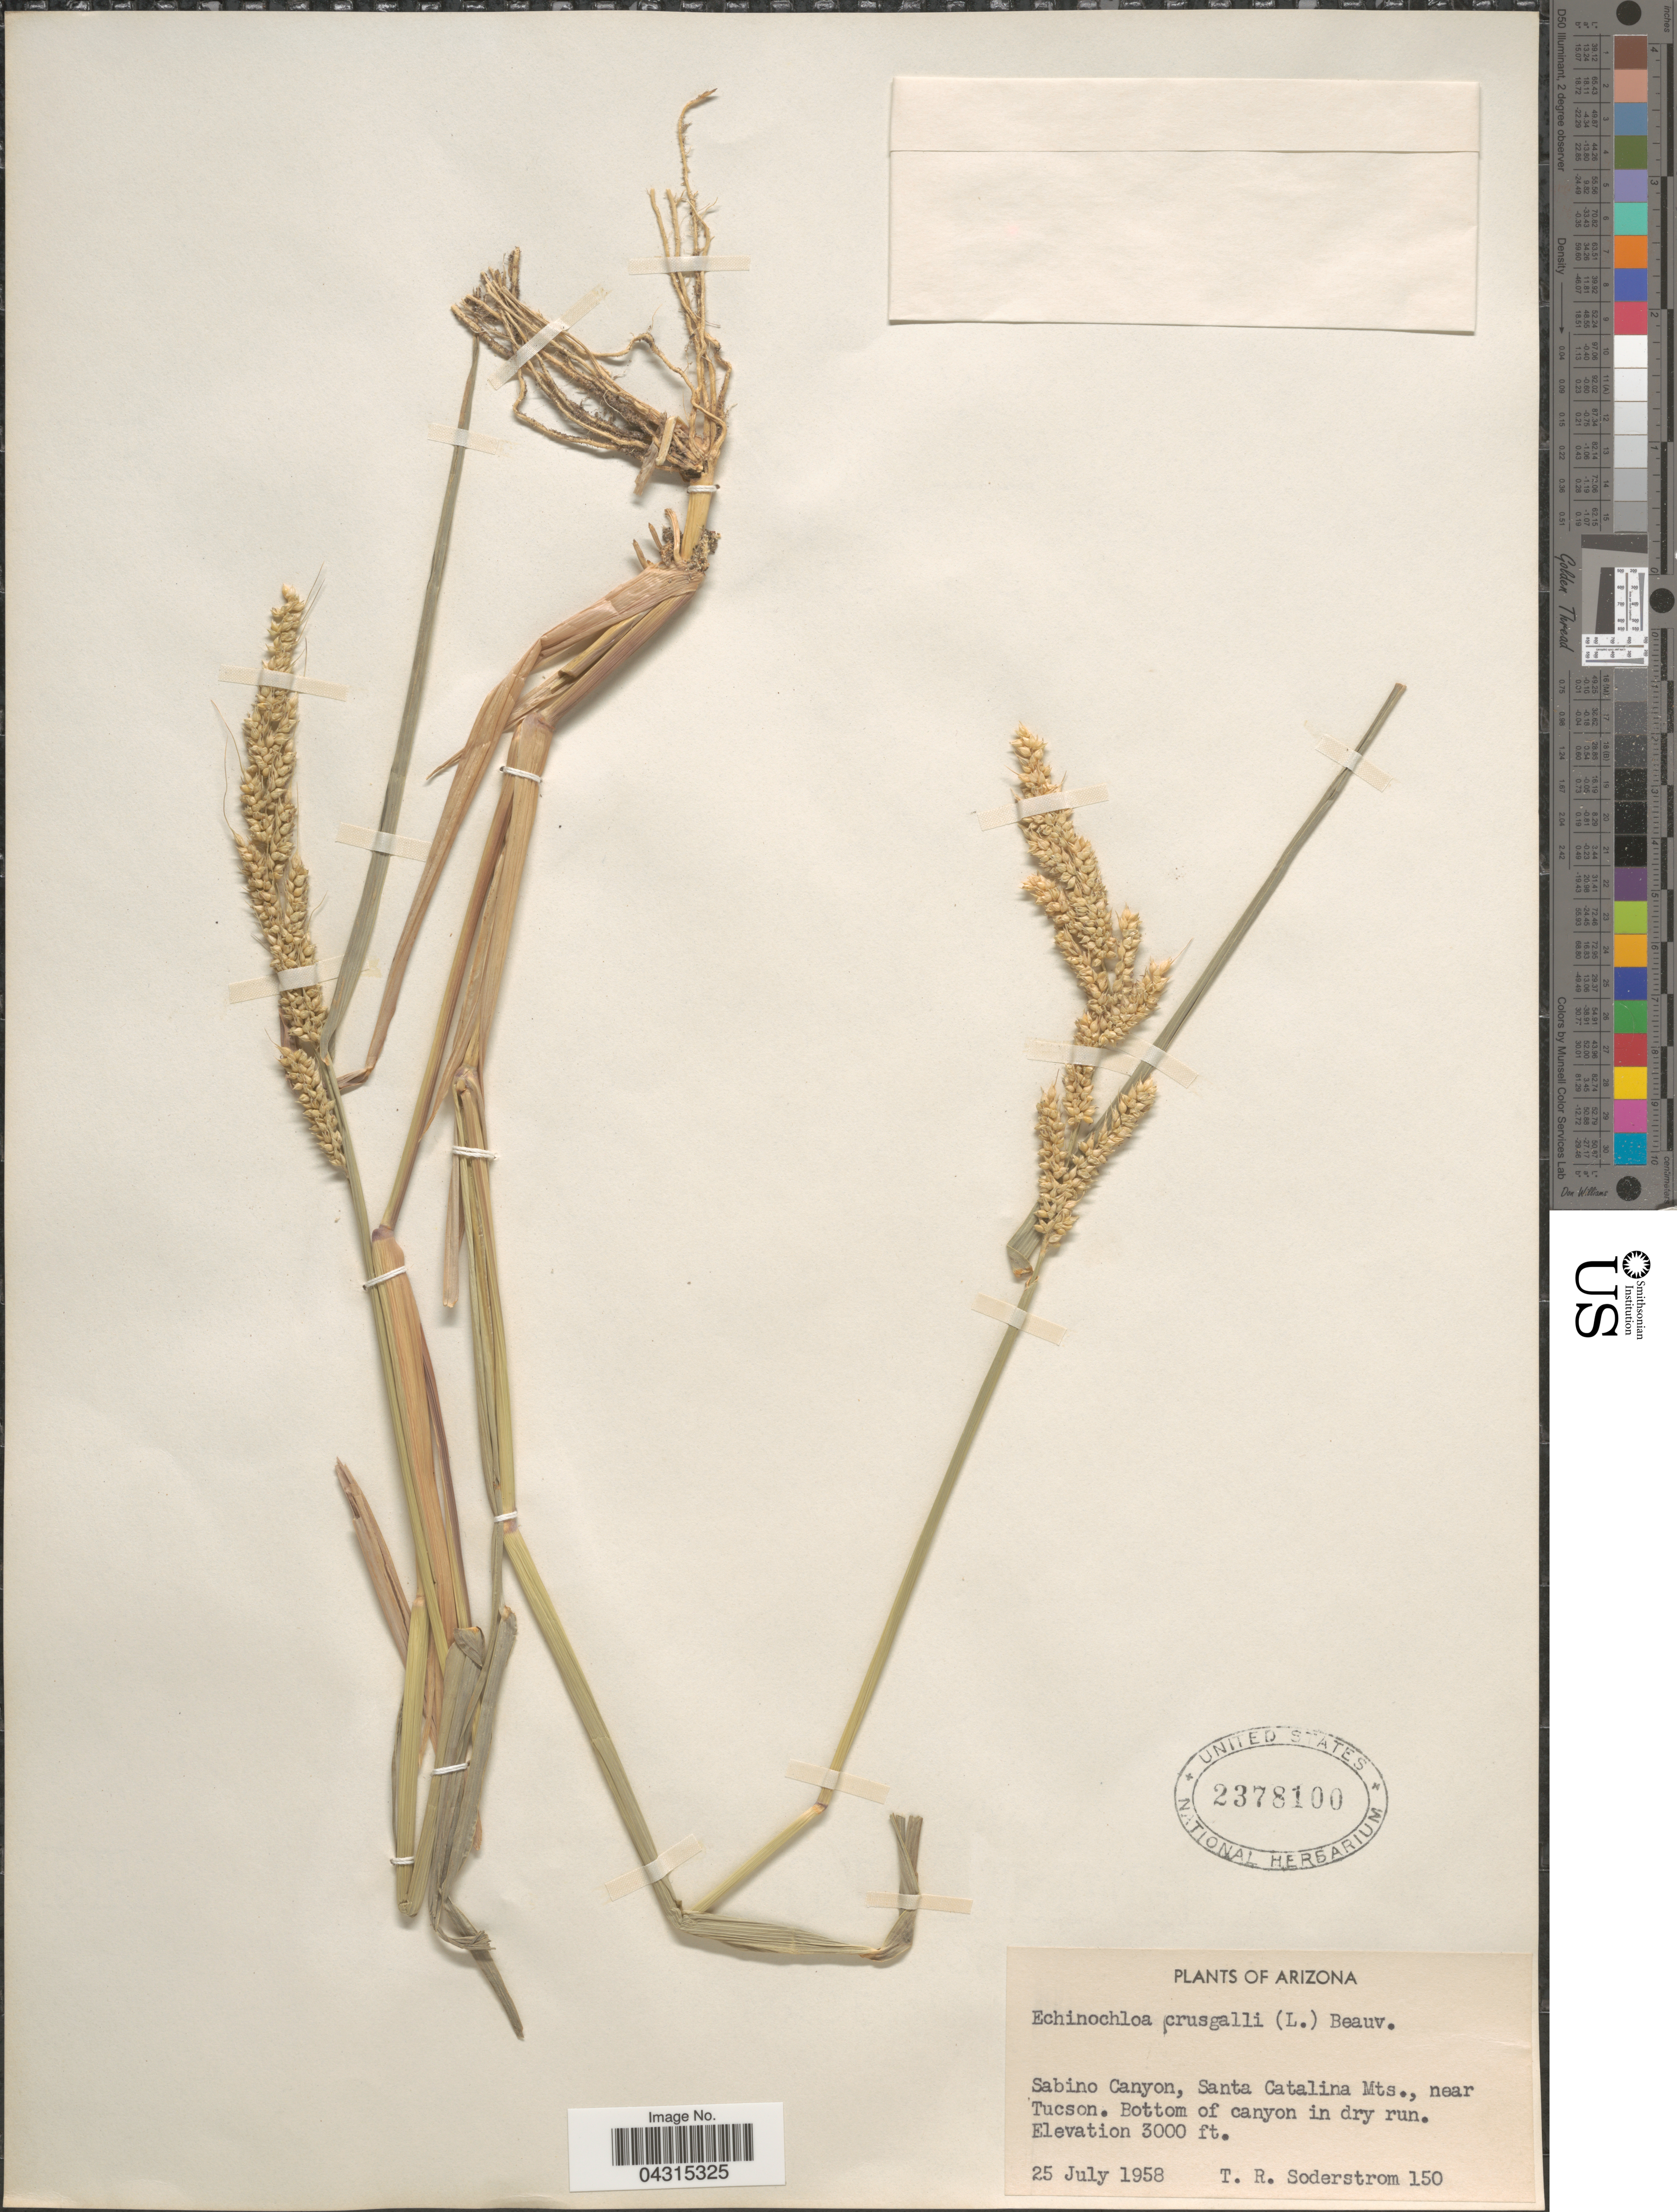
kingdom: Plantae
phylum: Tracheophyta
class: Liliopsida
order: Poales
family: Poaceae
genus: Echinochloa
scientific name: Echinochloa crus-galli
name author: (L.) P. Beauv.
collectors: T. R. Soderstrom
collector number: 150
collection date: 1958-07-25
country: United States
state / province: Arizona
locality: Sabino Canyon, Santa Catalina Mts., near Tucson. Bottom of canyon in dry run.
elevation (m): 914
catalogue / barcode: US 2378100